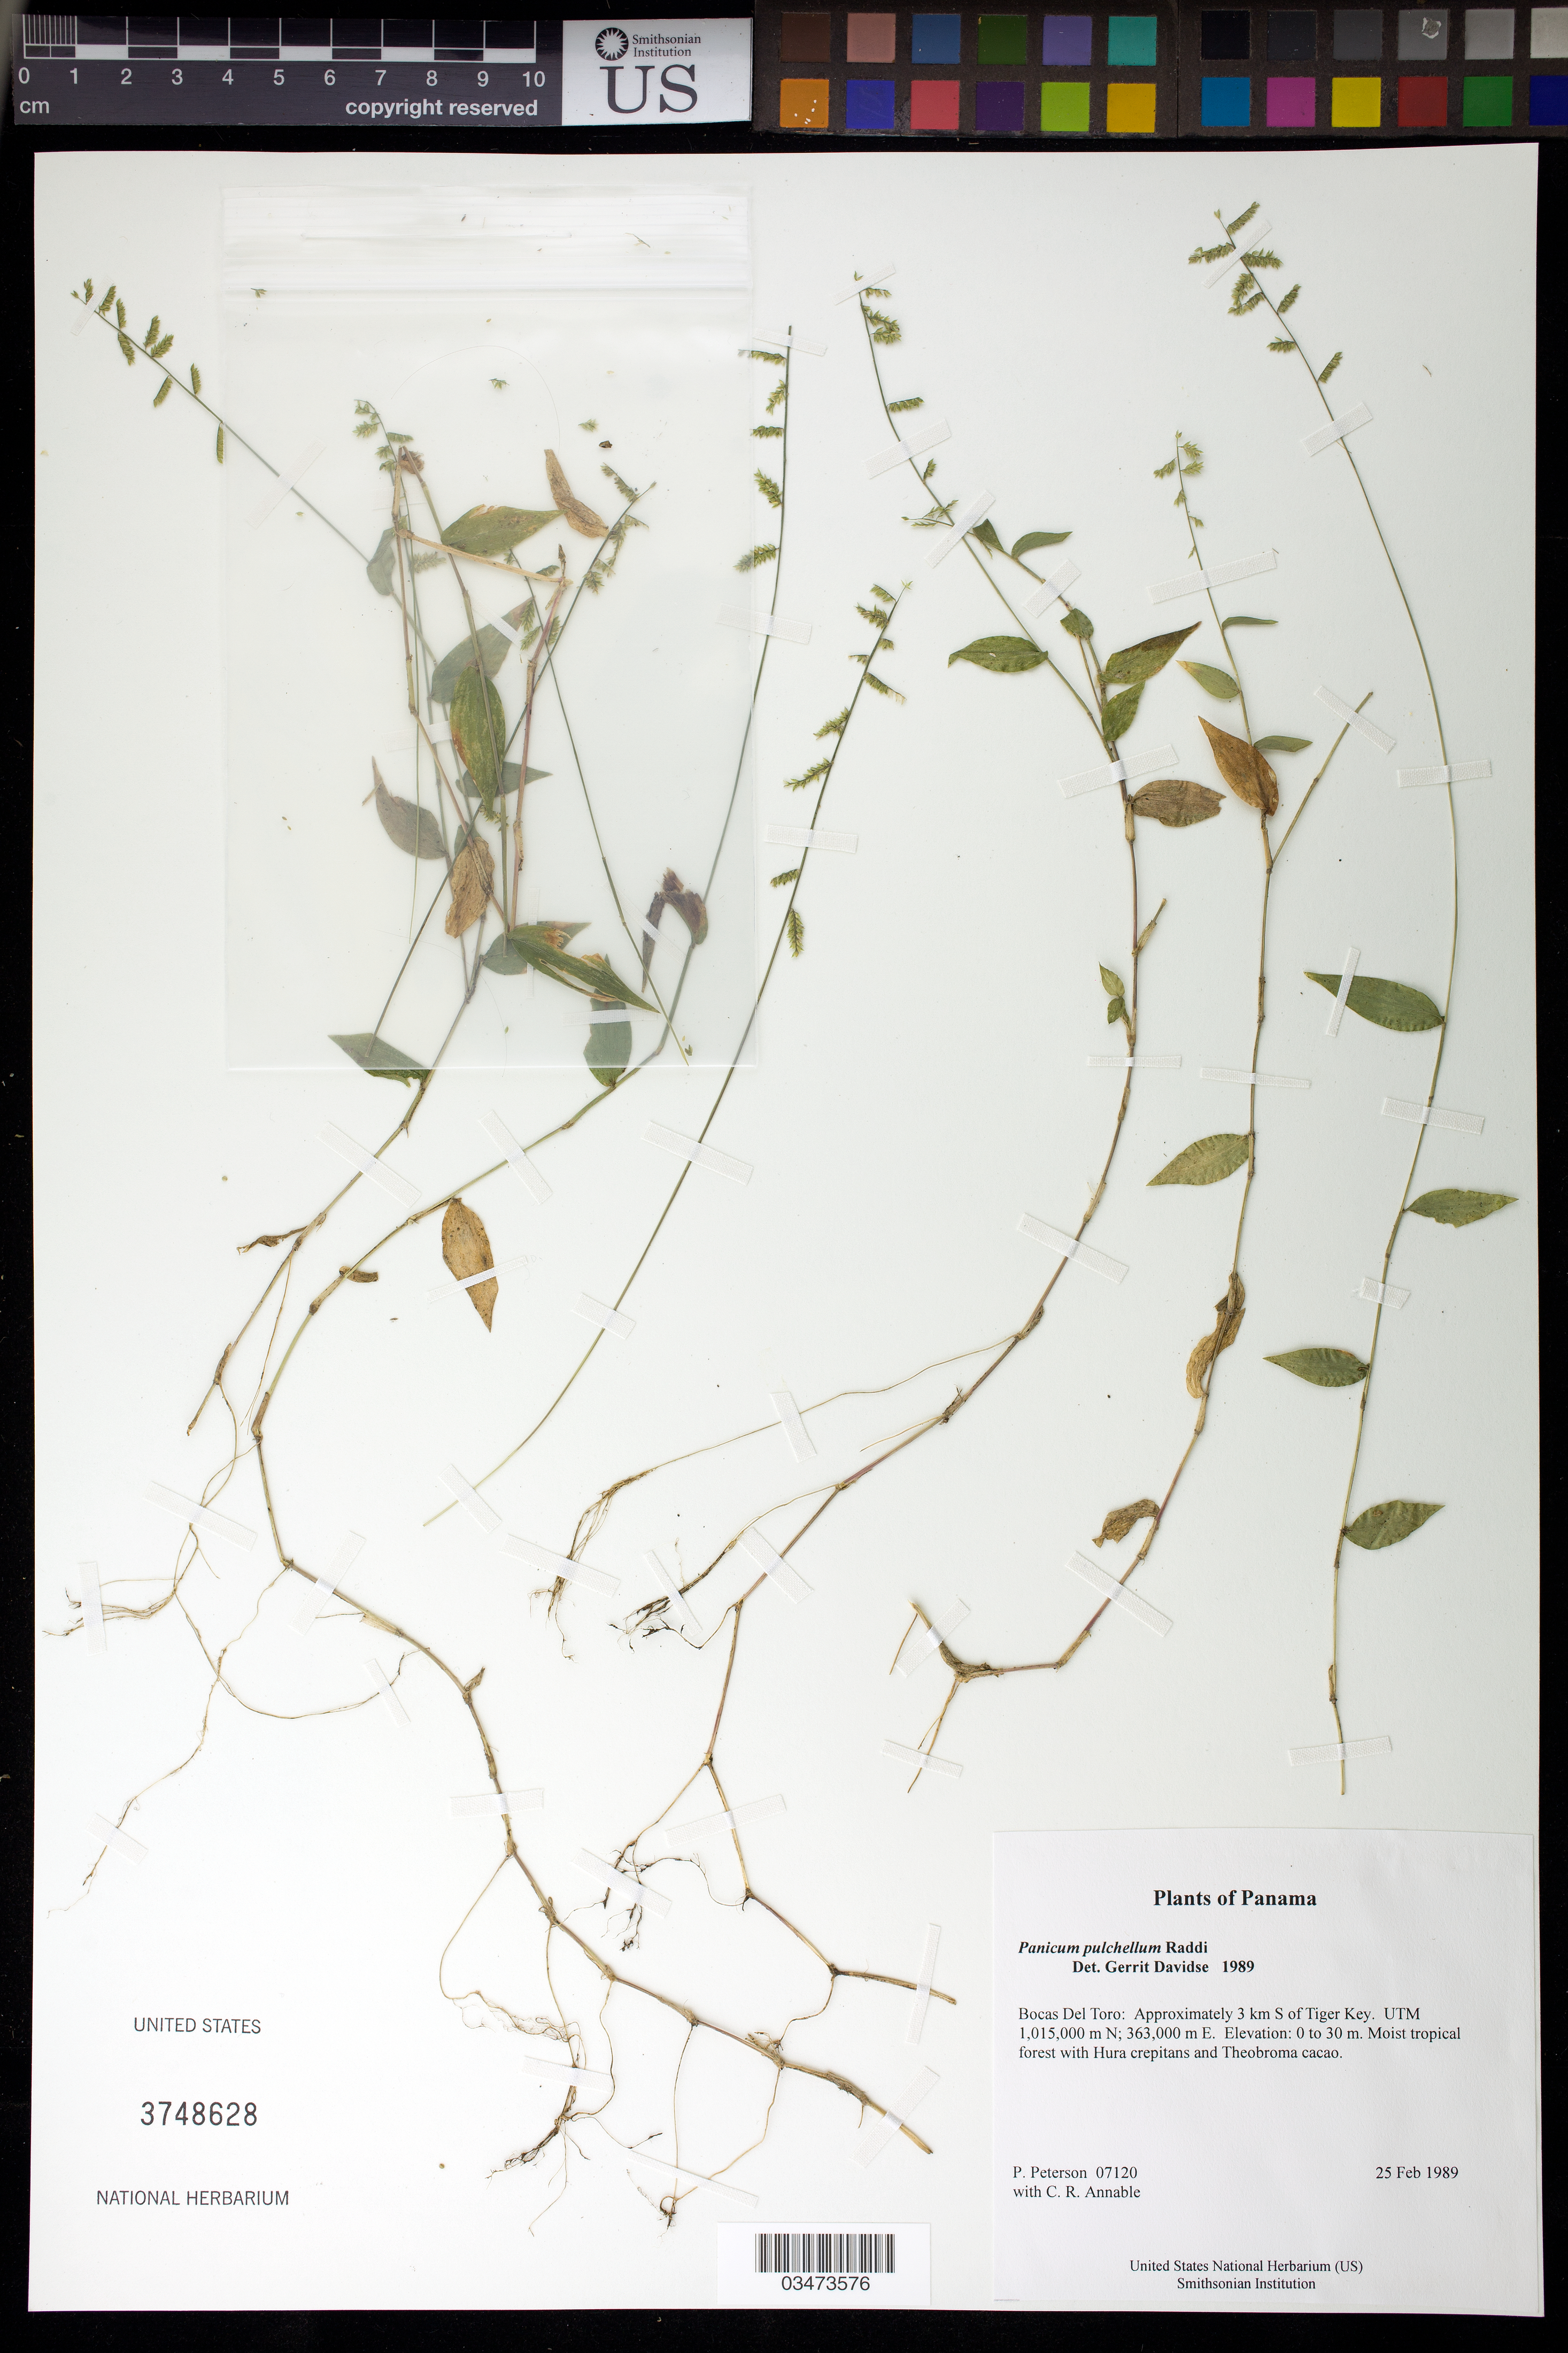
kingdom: Plantae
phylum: Tracheophyta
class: Liliopsida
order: Poales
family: Poaceae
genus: Panicum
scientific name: Panicum pulchellum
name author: Raddi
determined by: Davidse, Gerrit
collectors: P. M. Peterson & C. R. Annable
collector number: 07120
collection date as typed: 25 Feb 1989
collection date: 1989-02-25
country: Panama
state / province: Bocas del Toro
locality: Approximately 3 km S of Tiger Key. UTM 1,015,000 m N; 363,000 m E.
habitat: Moist tropical forest with Hura crepitans and Theobroma cacao.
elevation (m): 0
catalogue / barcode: US 3748628